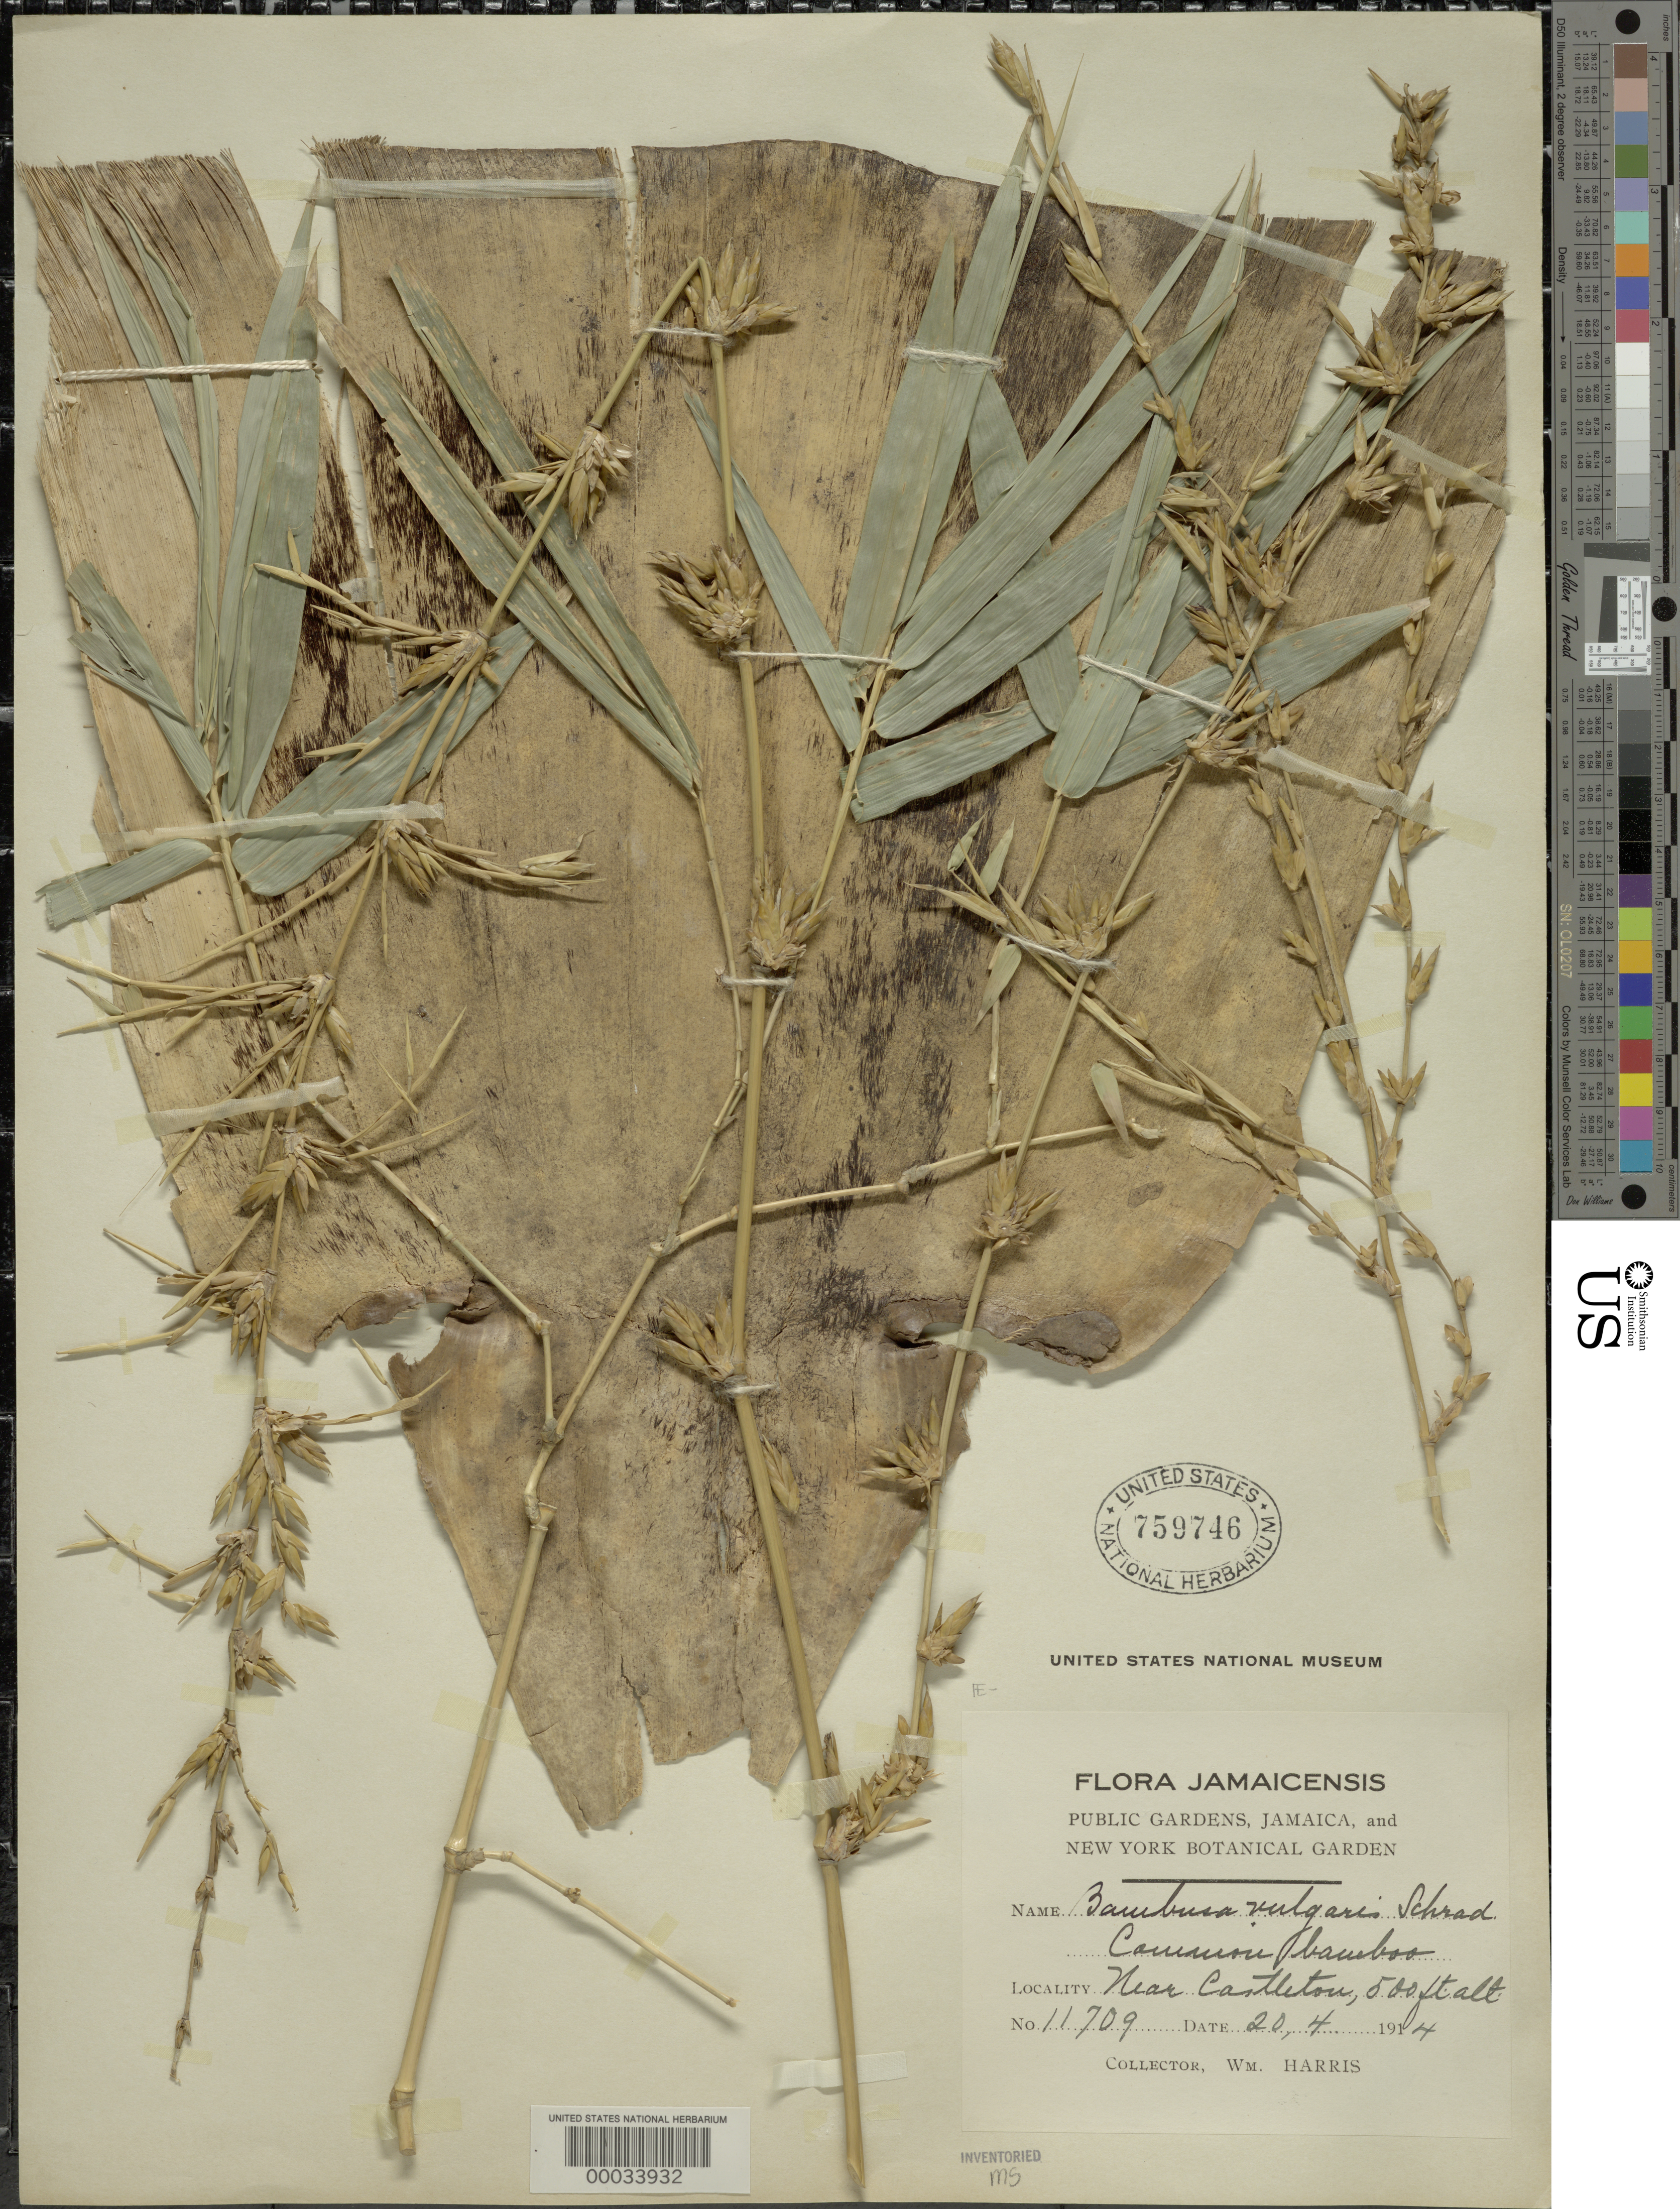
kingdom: Plantae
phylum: Tracheophyta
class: Liliopsida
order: Poales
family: Poaceae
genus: Bambusa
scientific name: Bambusa vulgaris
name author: Schrad. ex J.C. Wendl.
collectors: W. H. Harris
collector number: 11709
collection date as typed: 20 Apr 1914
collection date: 1914-04-20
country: Jamaica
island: Greater Antilles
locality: Castleton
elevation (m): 153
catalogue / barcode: US 759746